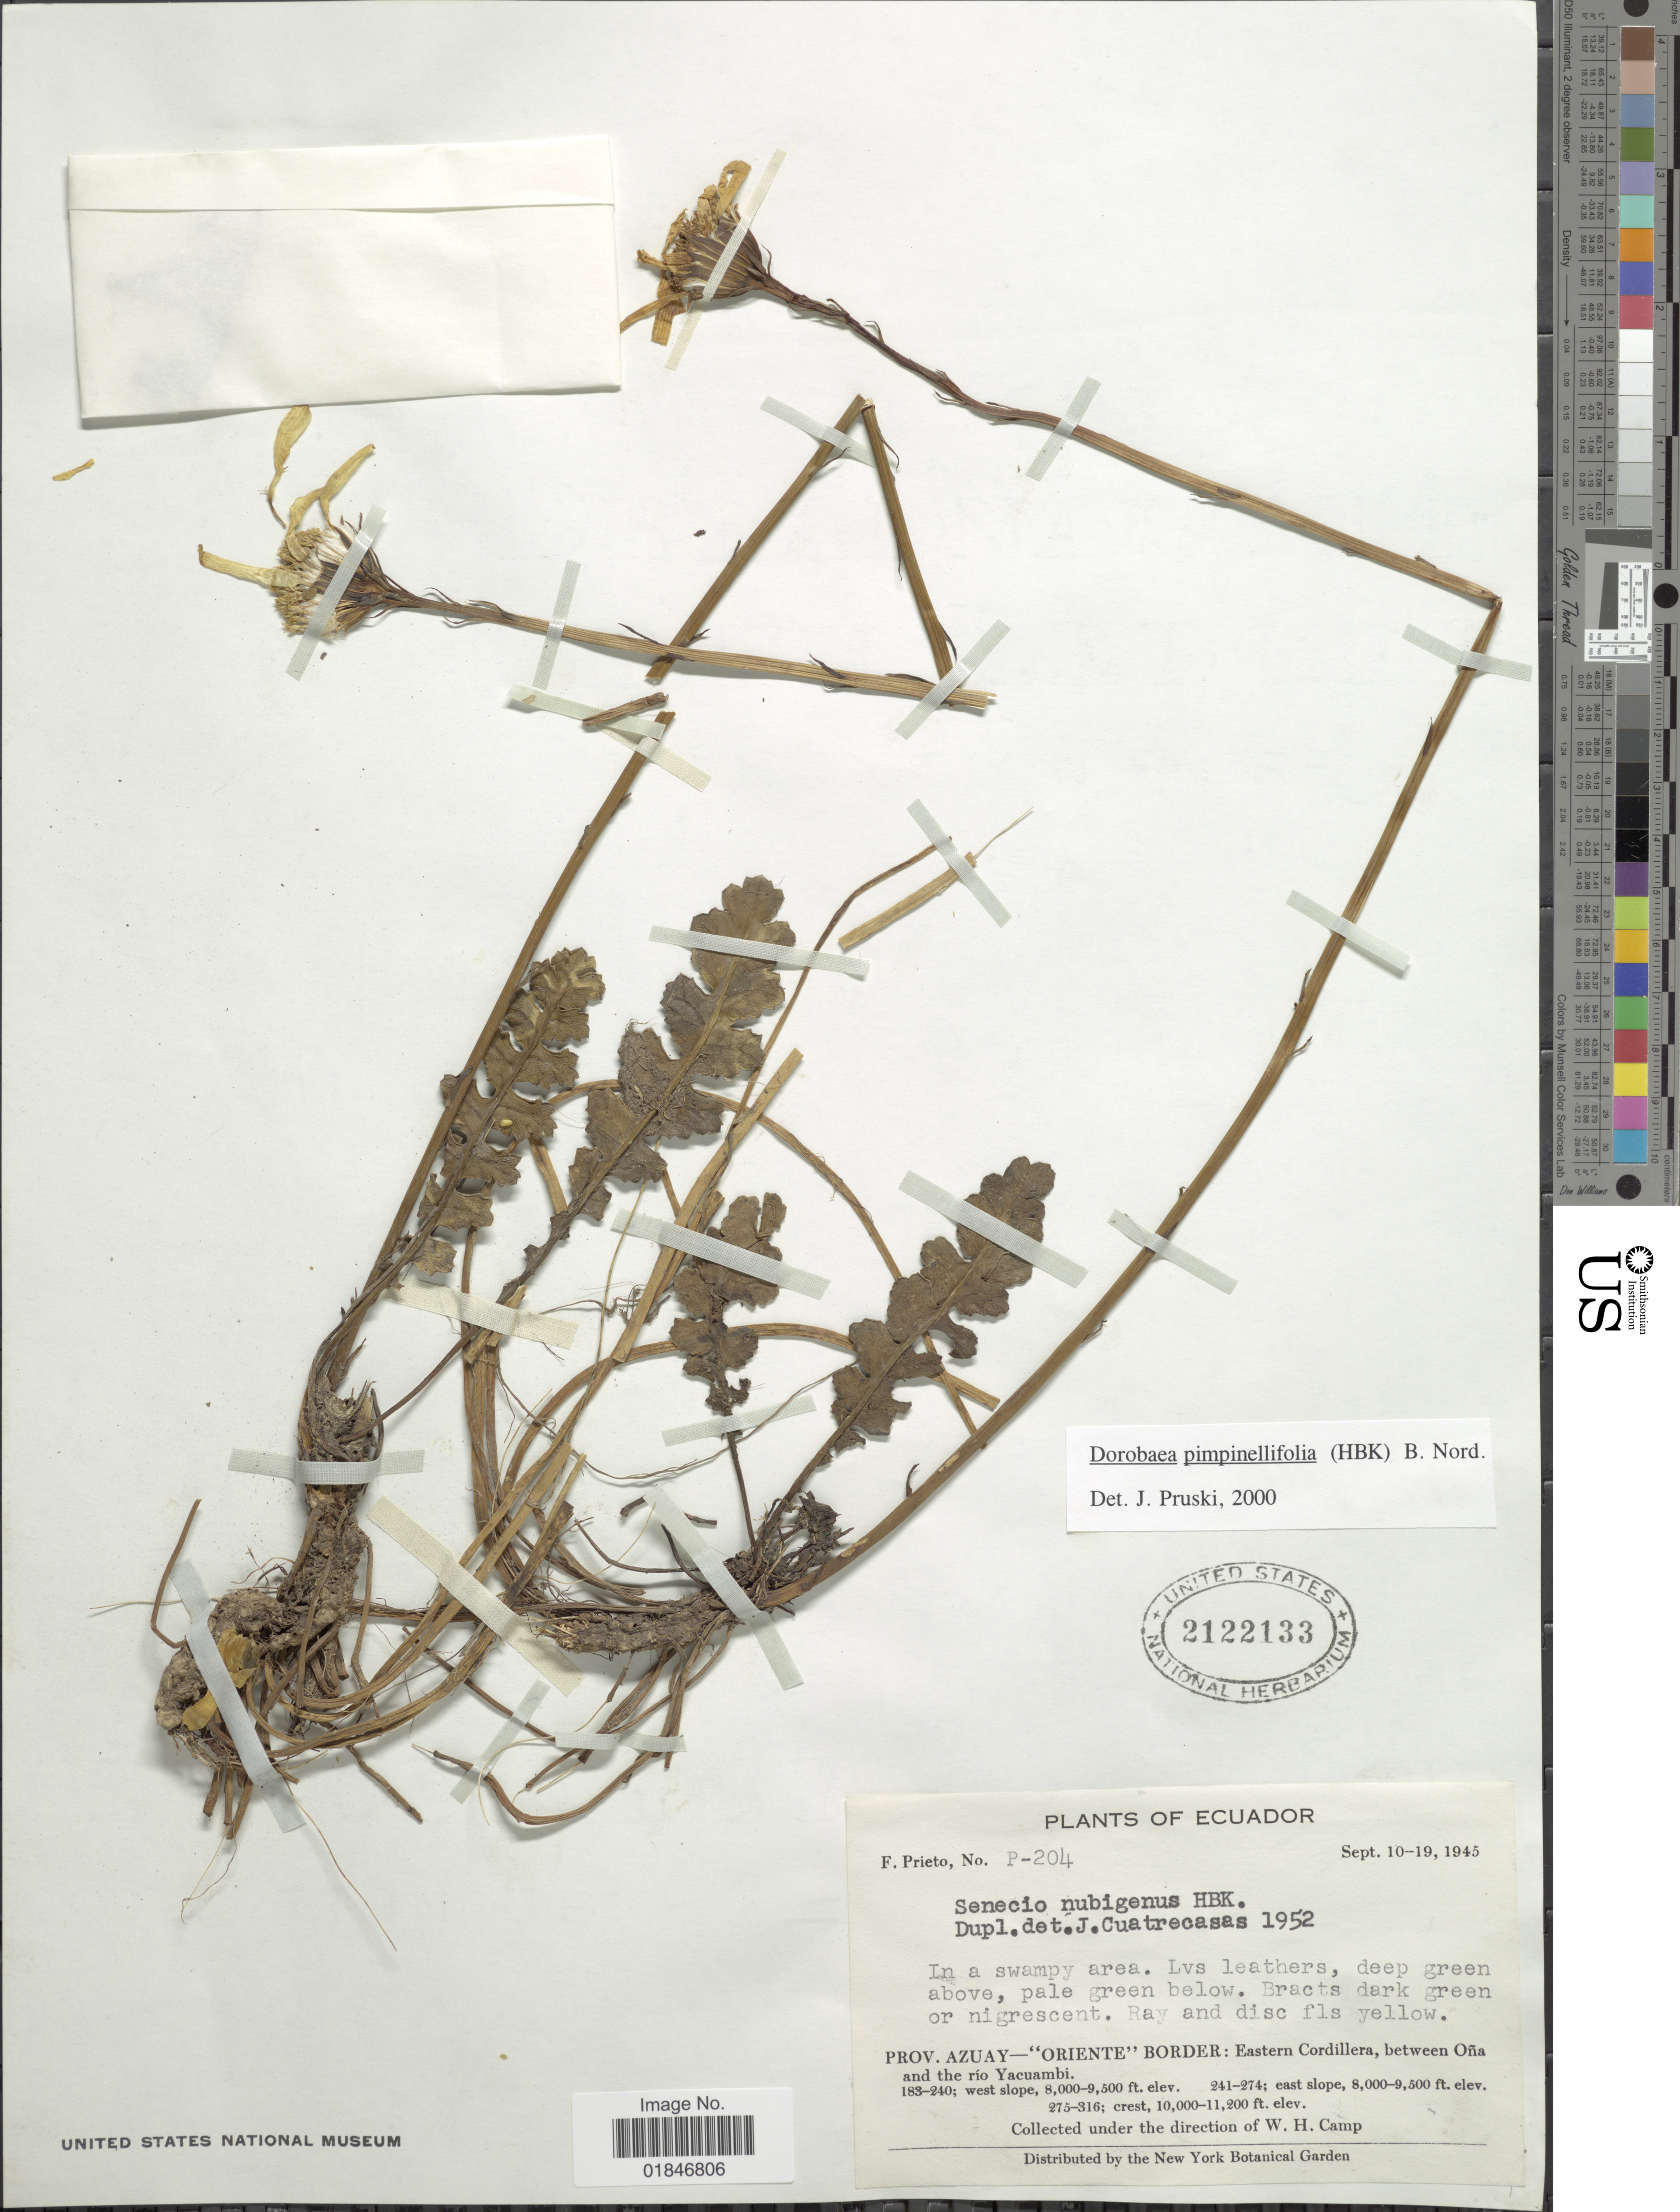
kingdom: Plantae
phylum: Tracheophyta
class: Magnoliopsida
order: Asterales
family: Asteraceae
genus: Dorobaea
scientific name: Dorobaea pimpinellifolia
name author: (Kunth) B. Nord.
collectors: F. Prieto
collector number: P-204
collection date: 1945-09-10/1945-09-19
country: Ecuador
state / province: Azuay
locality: Prov. Azuay - "oriente "Border: Eastern Cordillera, between Ona and the rio Yacuambi.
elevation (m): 2438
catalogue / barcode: US 2122133